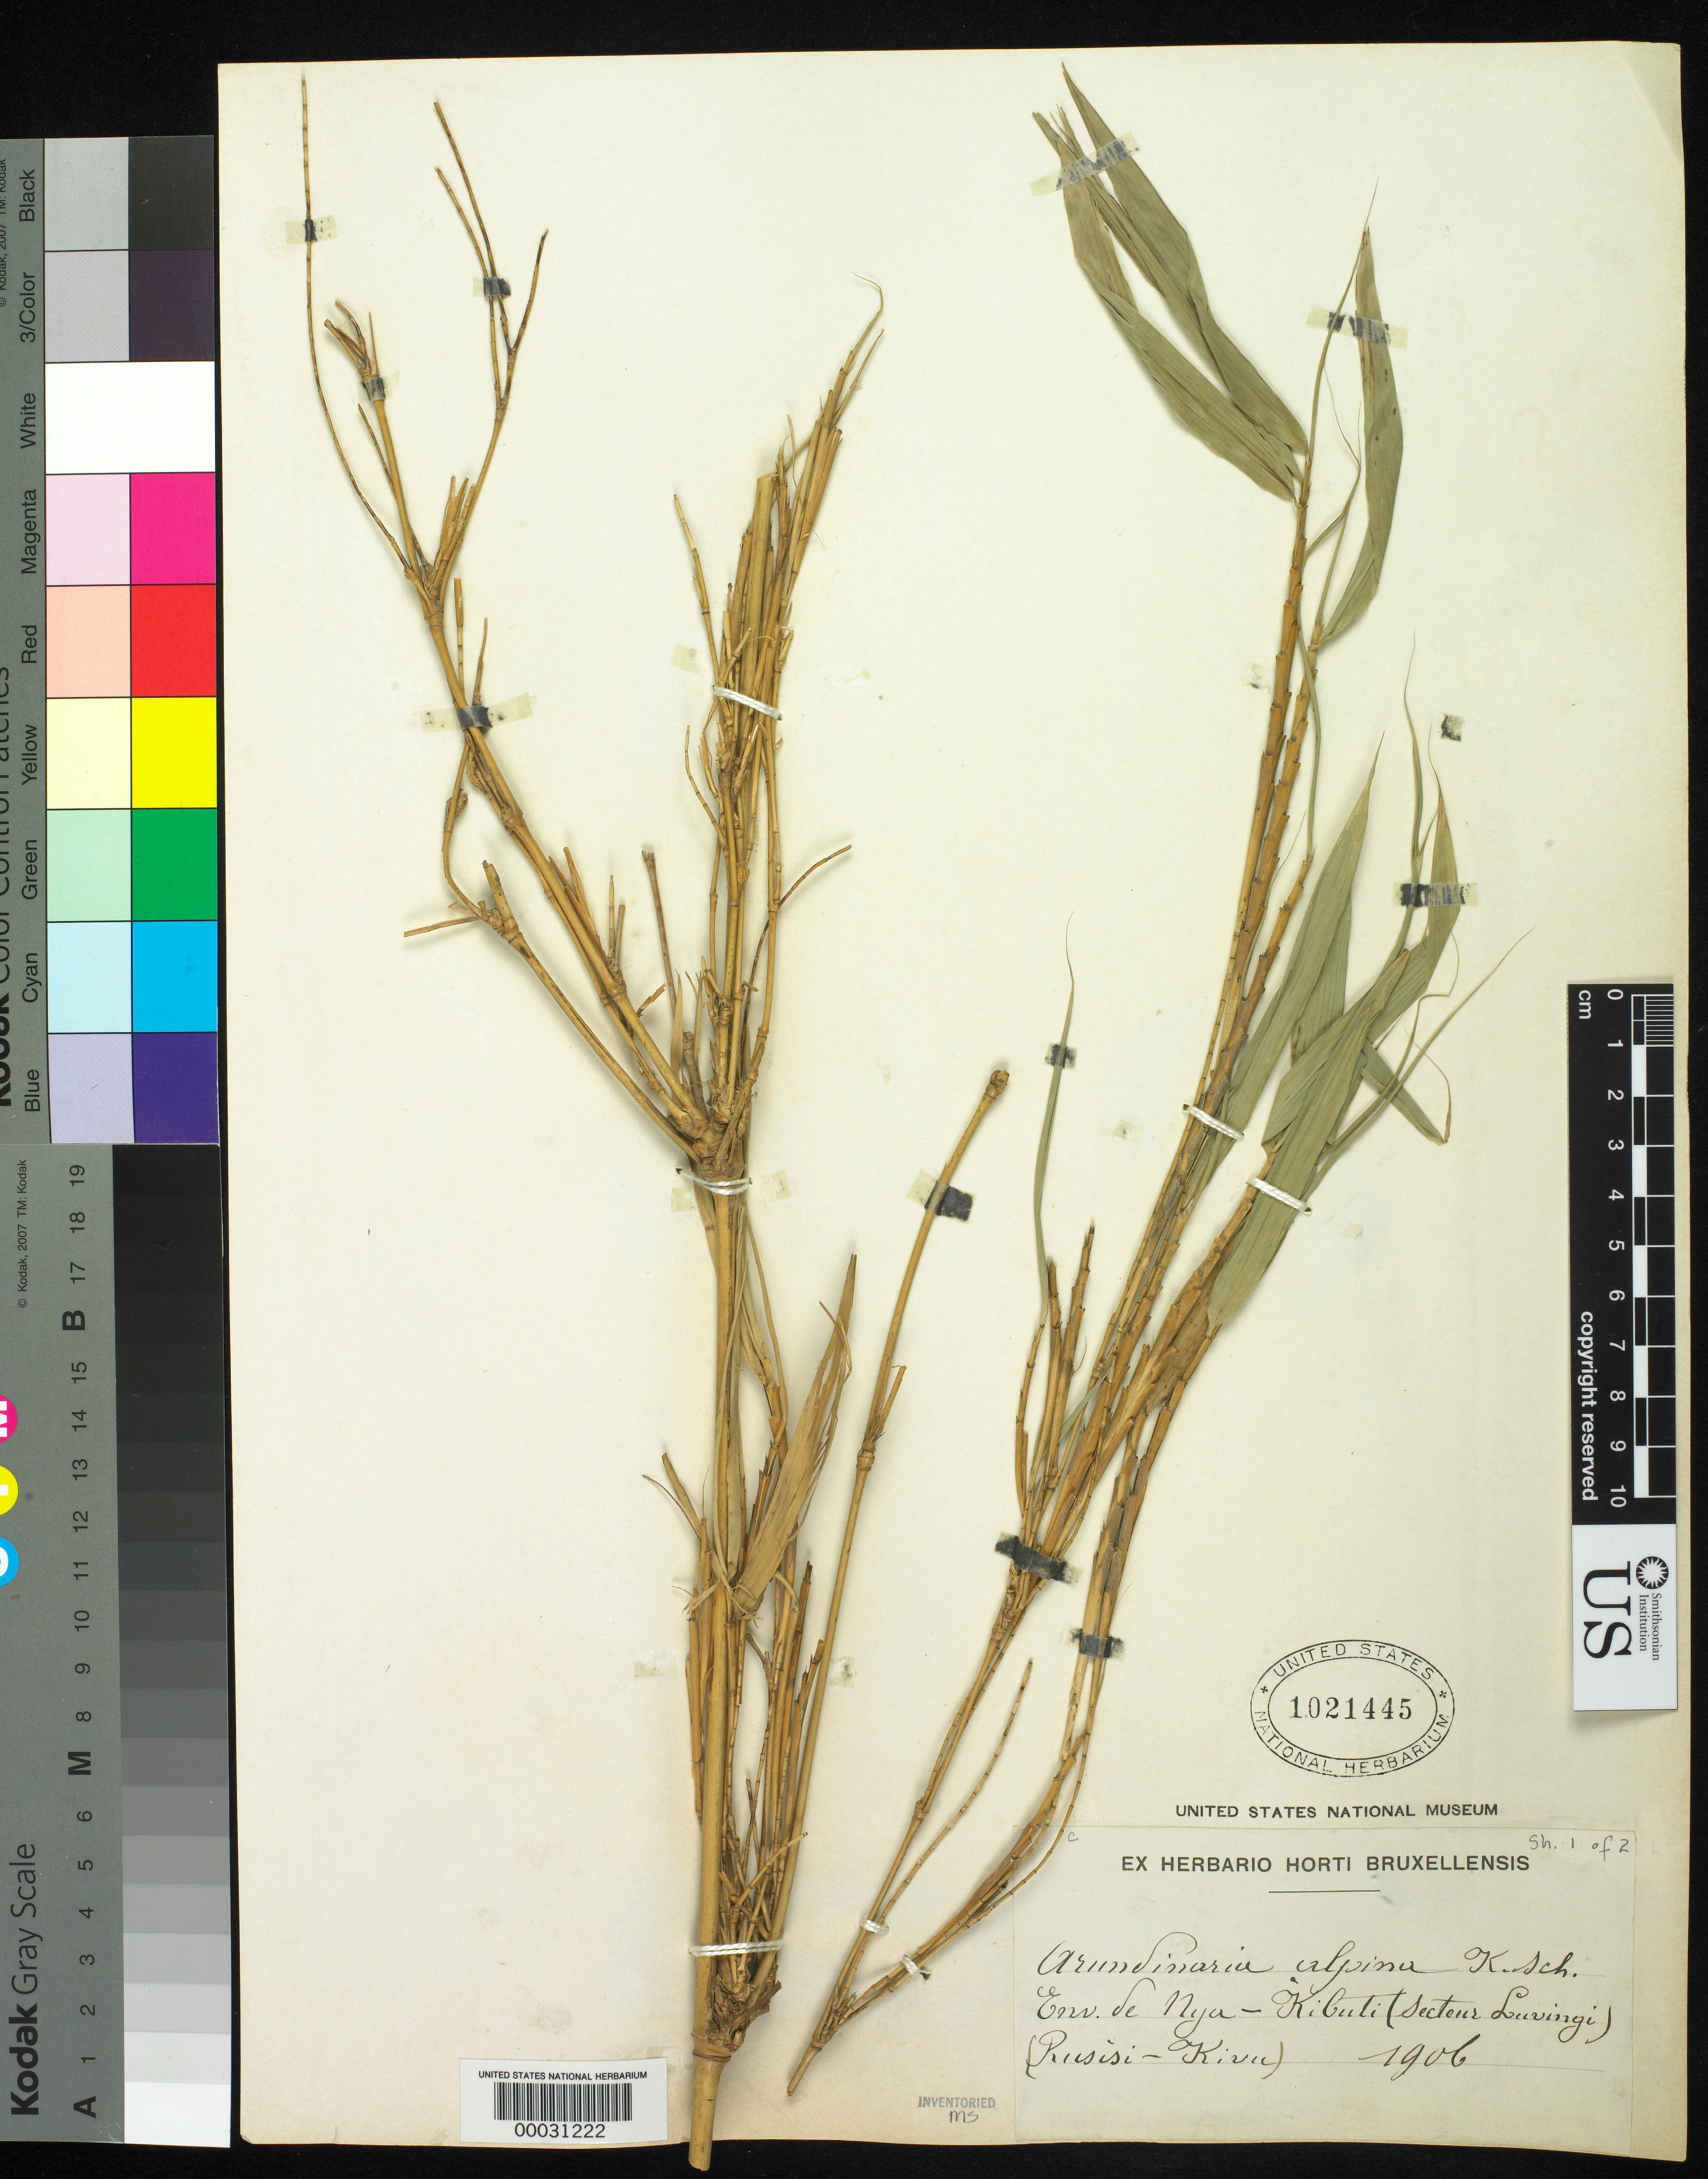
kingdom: Plantae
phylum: Tracheophyta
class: Liliopsida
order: Poales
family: Poaceae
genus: Oldeania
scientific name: Oldeania alpina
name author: (K. Schum.) Stapleton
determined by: Poaceae Reorganization Project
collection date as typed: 1906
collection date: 1906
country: Congo, Democratic Republic of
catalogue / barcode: US 1021445